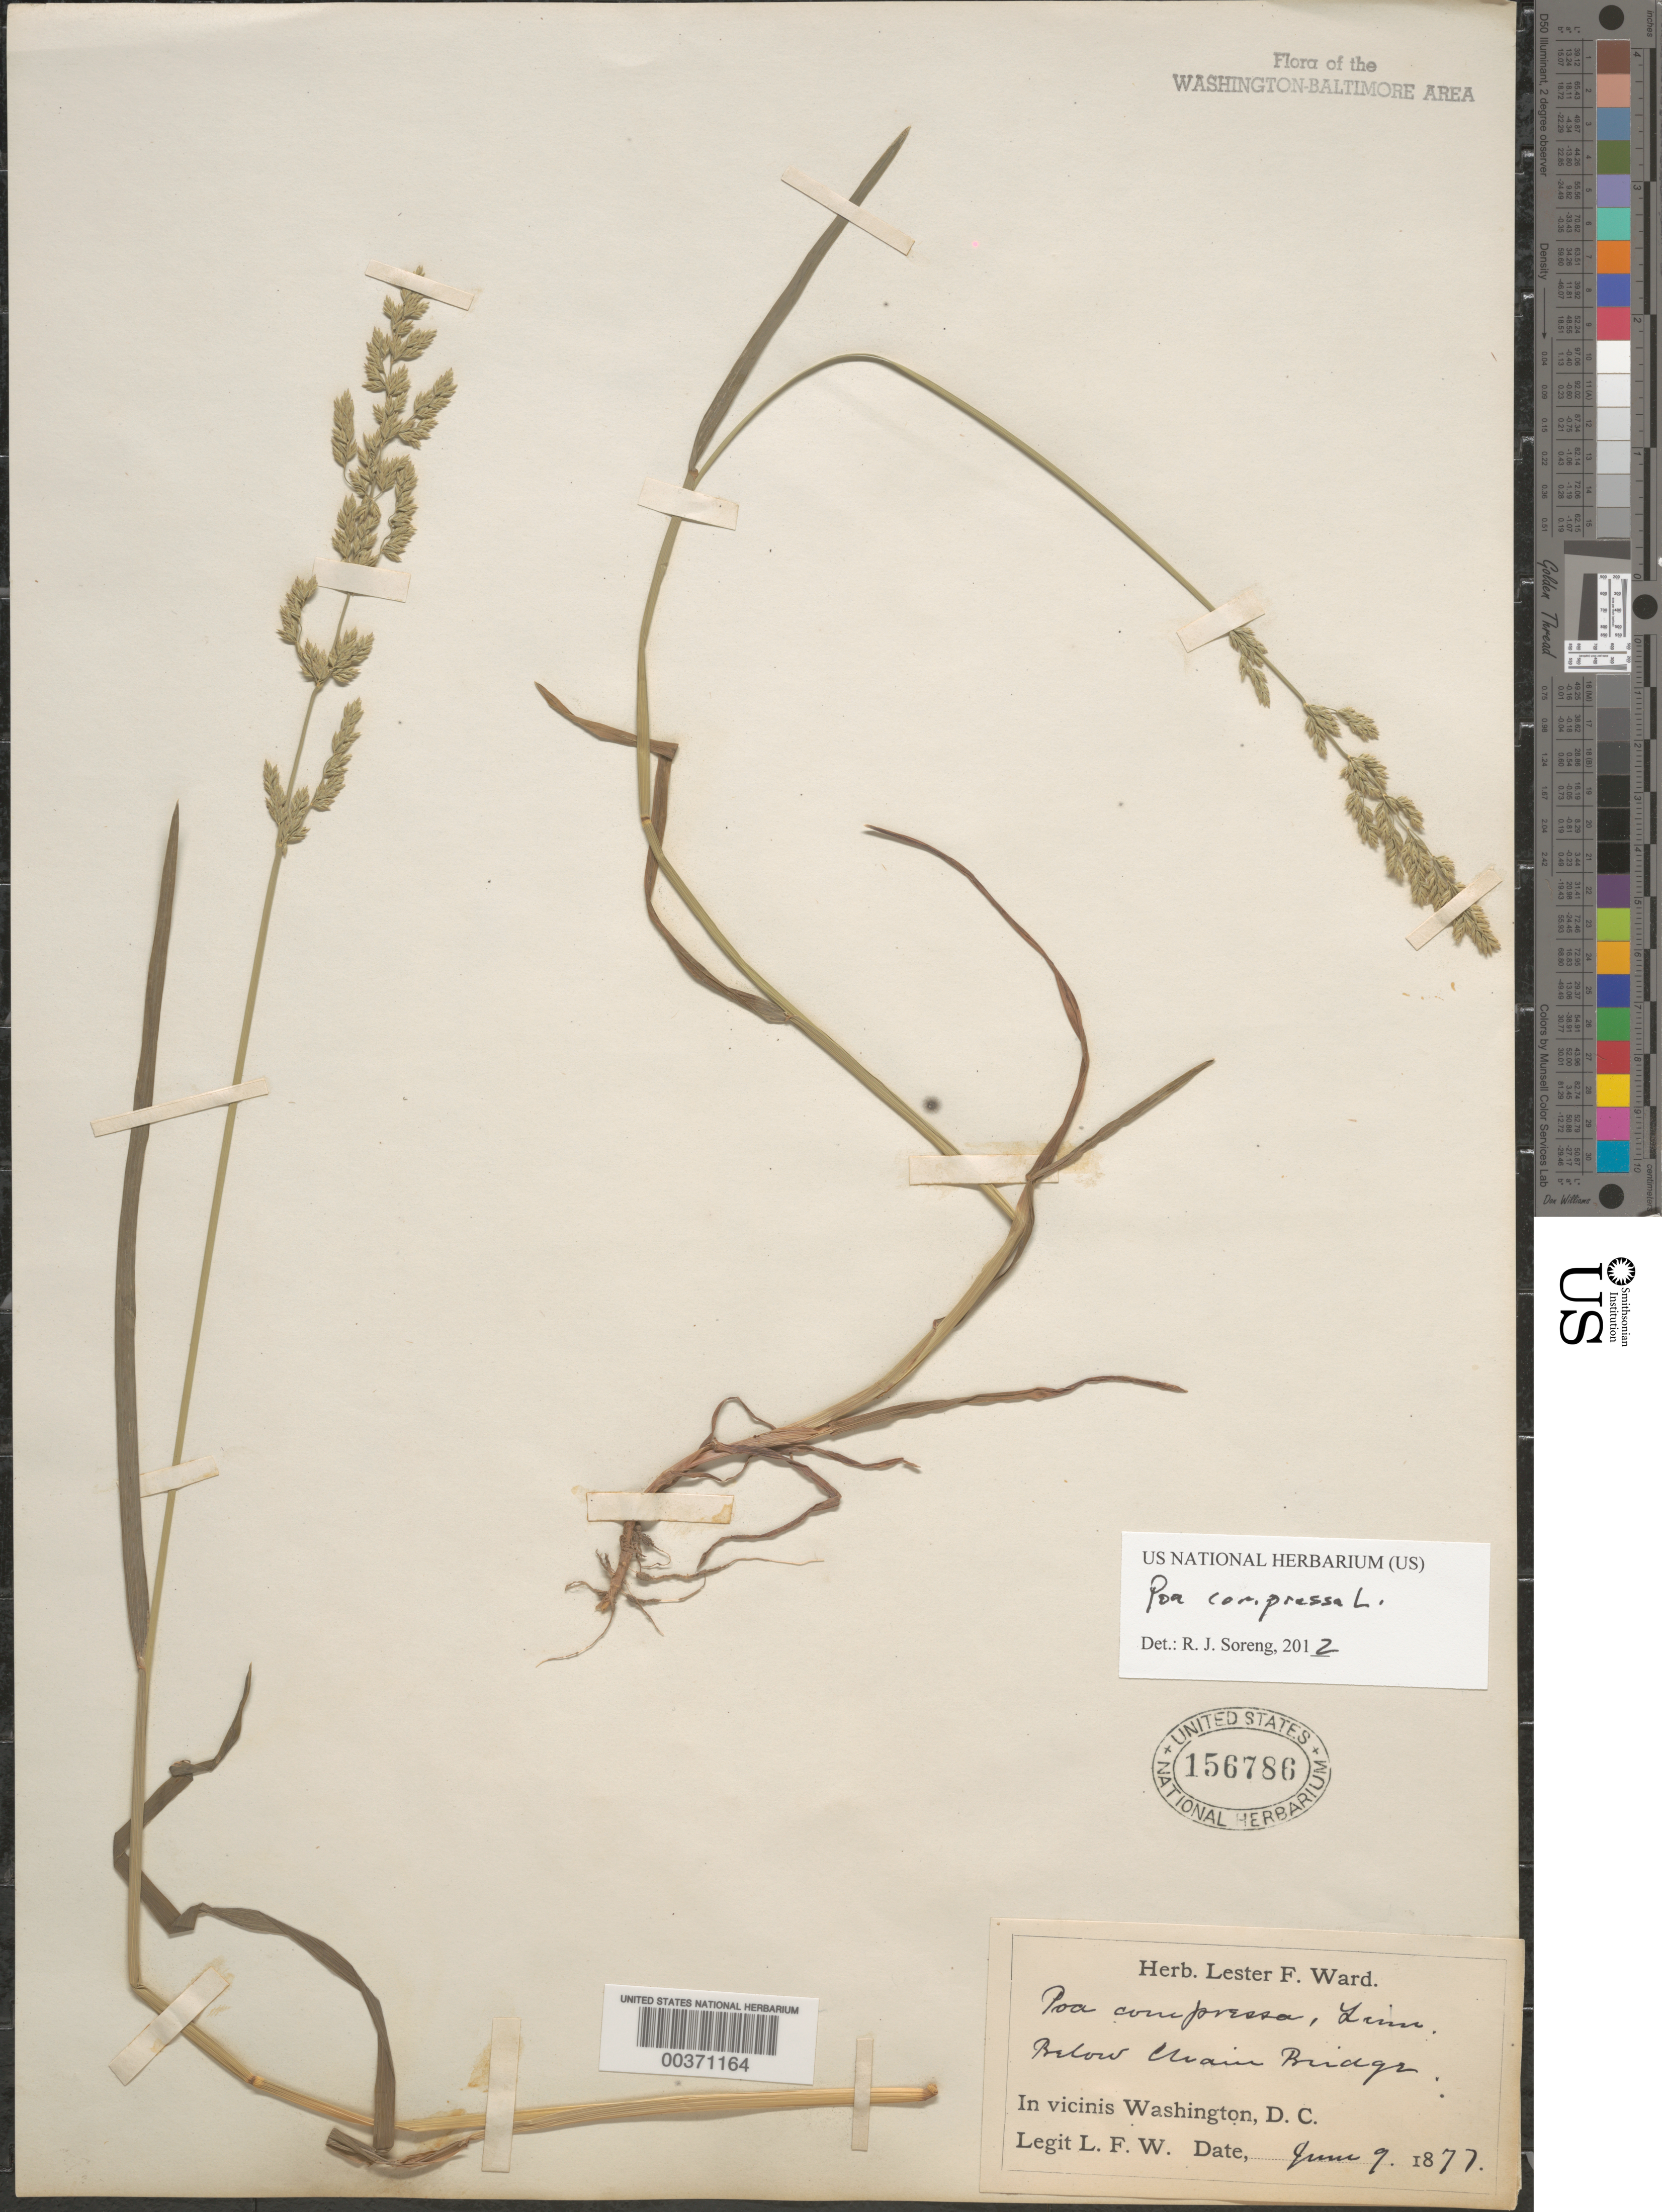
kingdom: Plantae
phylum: Tracheophyta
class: Liliopsida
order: Poales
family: Poaceae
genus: Poa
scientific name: Poa compressa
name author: L.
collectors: L. F. Ward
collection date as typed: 09 Jun 1877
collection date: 1877-06-09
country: United States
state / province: District of Columbia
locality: Below Chain Bridge C. and O. Canal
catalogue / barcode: US 156786